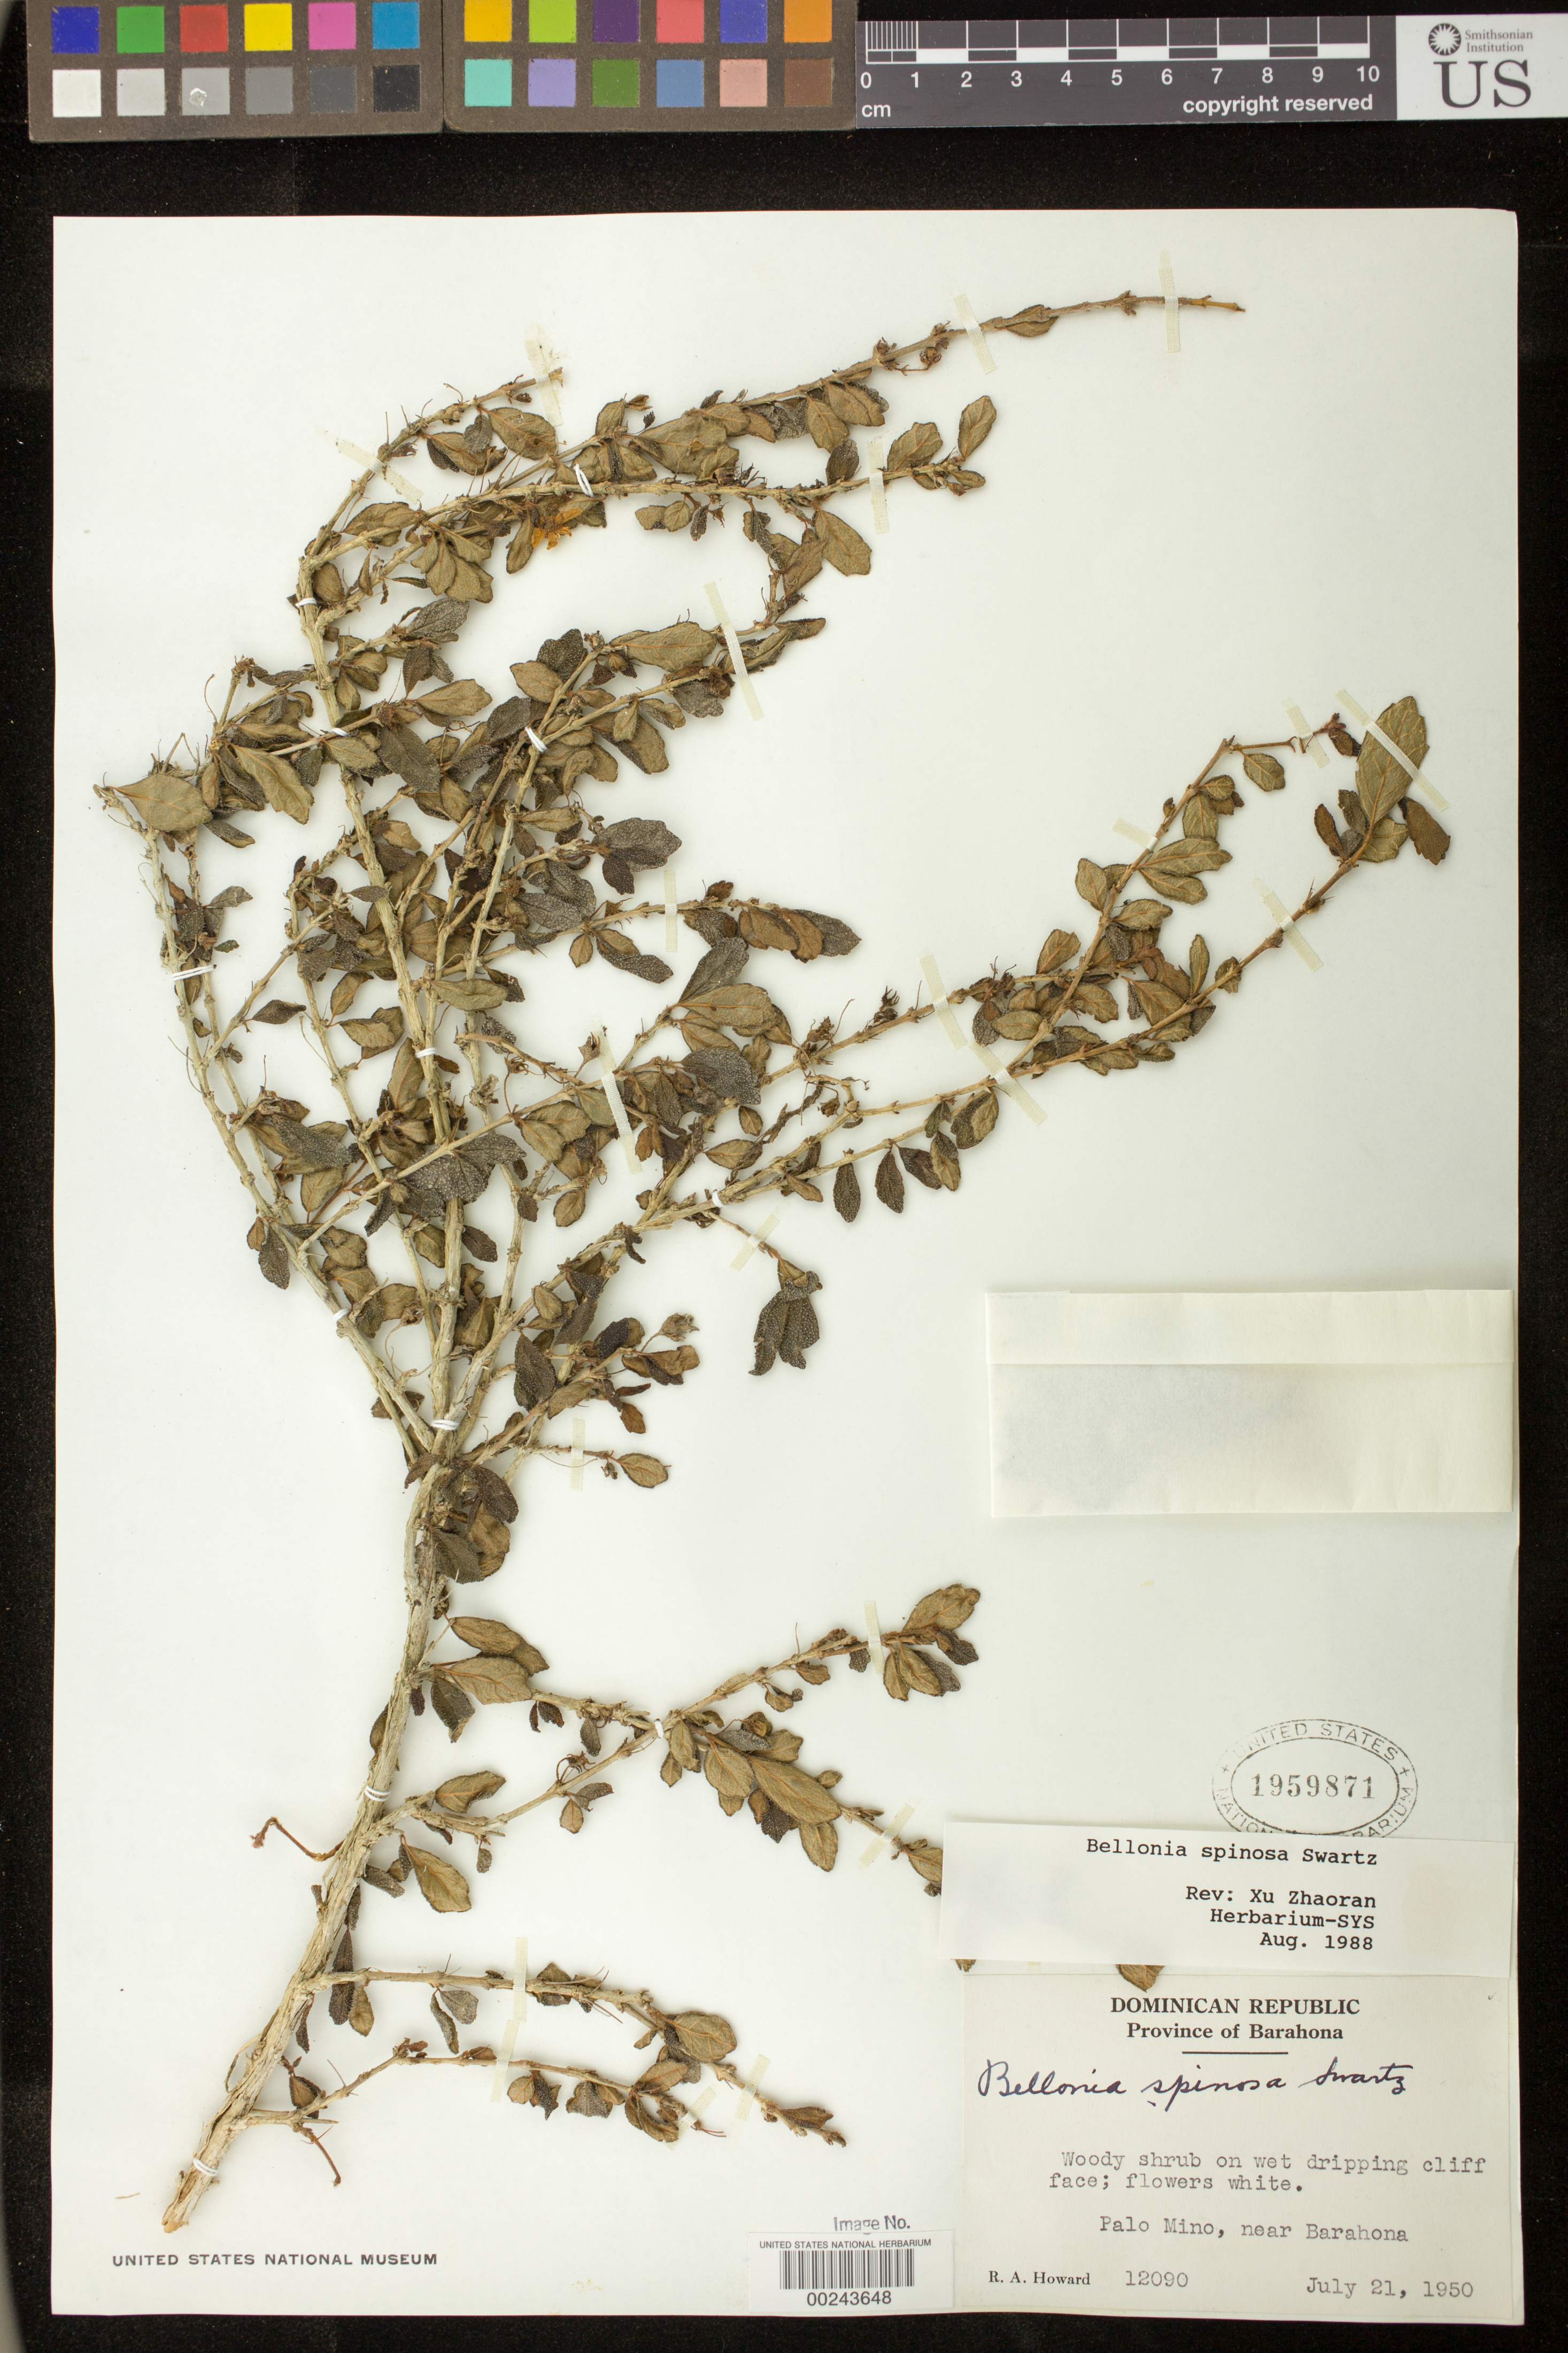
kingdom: Plantae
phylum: Tracheophyta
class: Magnoliopsida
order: Lamiales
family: Gesneriaceae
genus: Bellonia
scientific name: Bellonia spinosa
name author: Sw.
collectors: R. A. Howard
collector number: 12090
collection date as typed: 21 Jul 1950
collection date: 1950-07-21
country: Dominican Republic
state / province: Barahona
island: Hispaniola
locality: Palo Mino, near Barahona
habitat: On wet dripping cliff face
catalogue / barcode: US 1959871